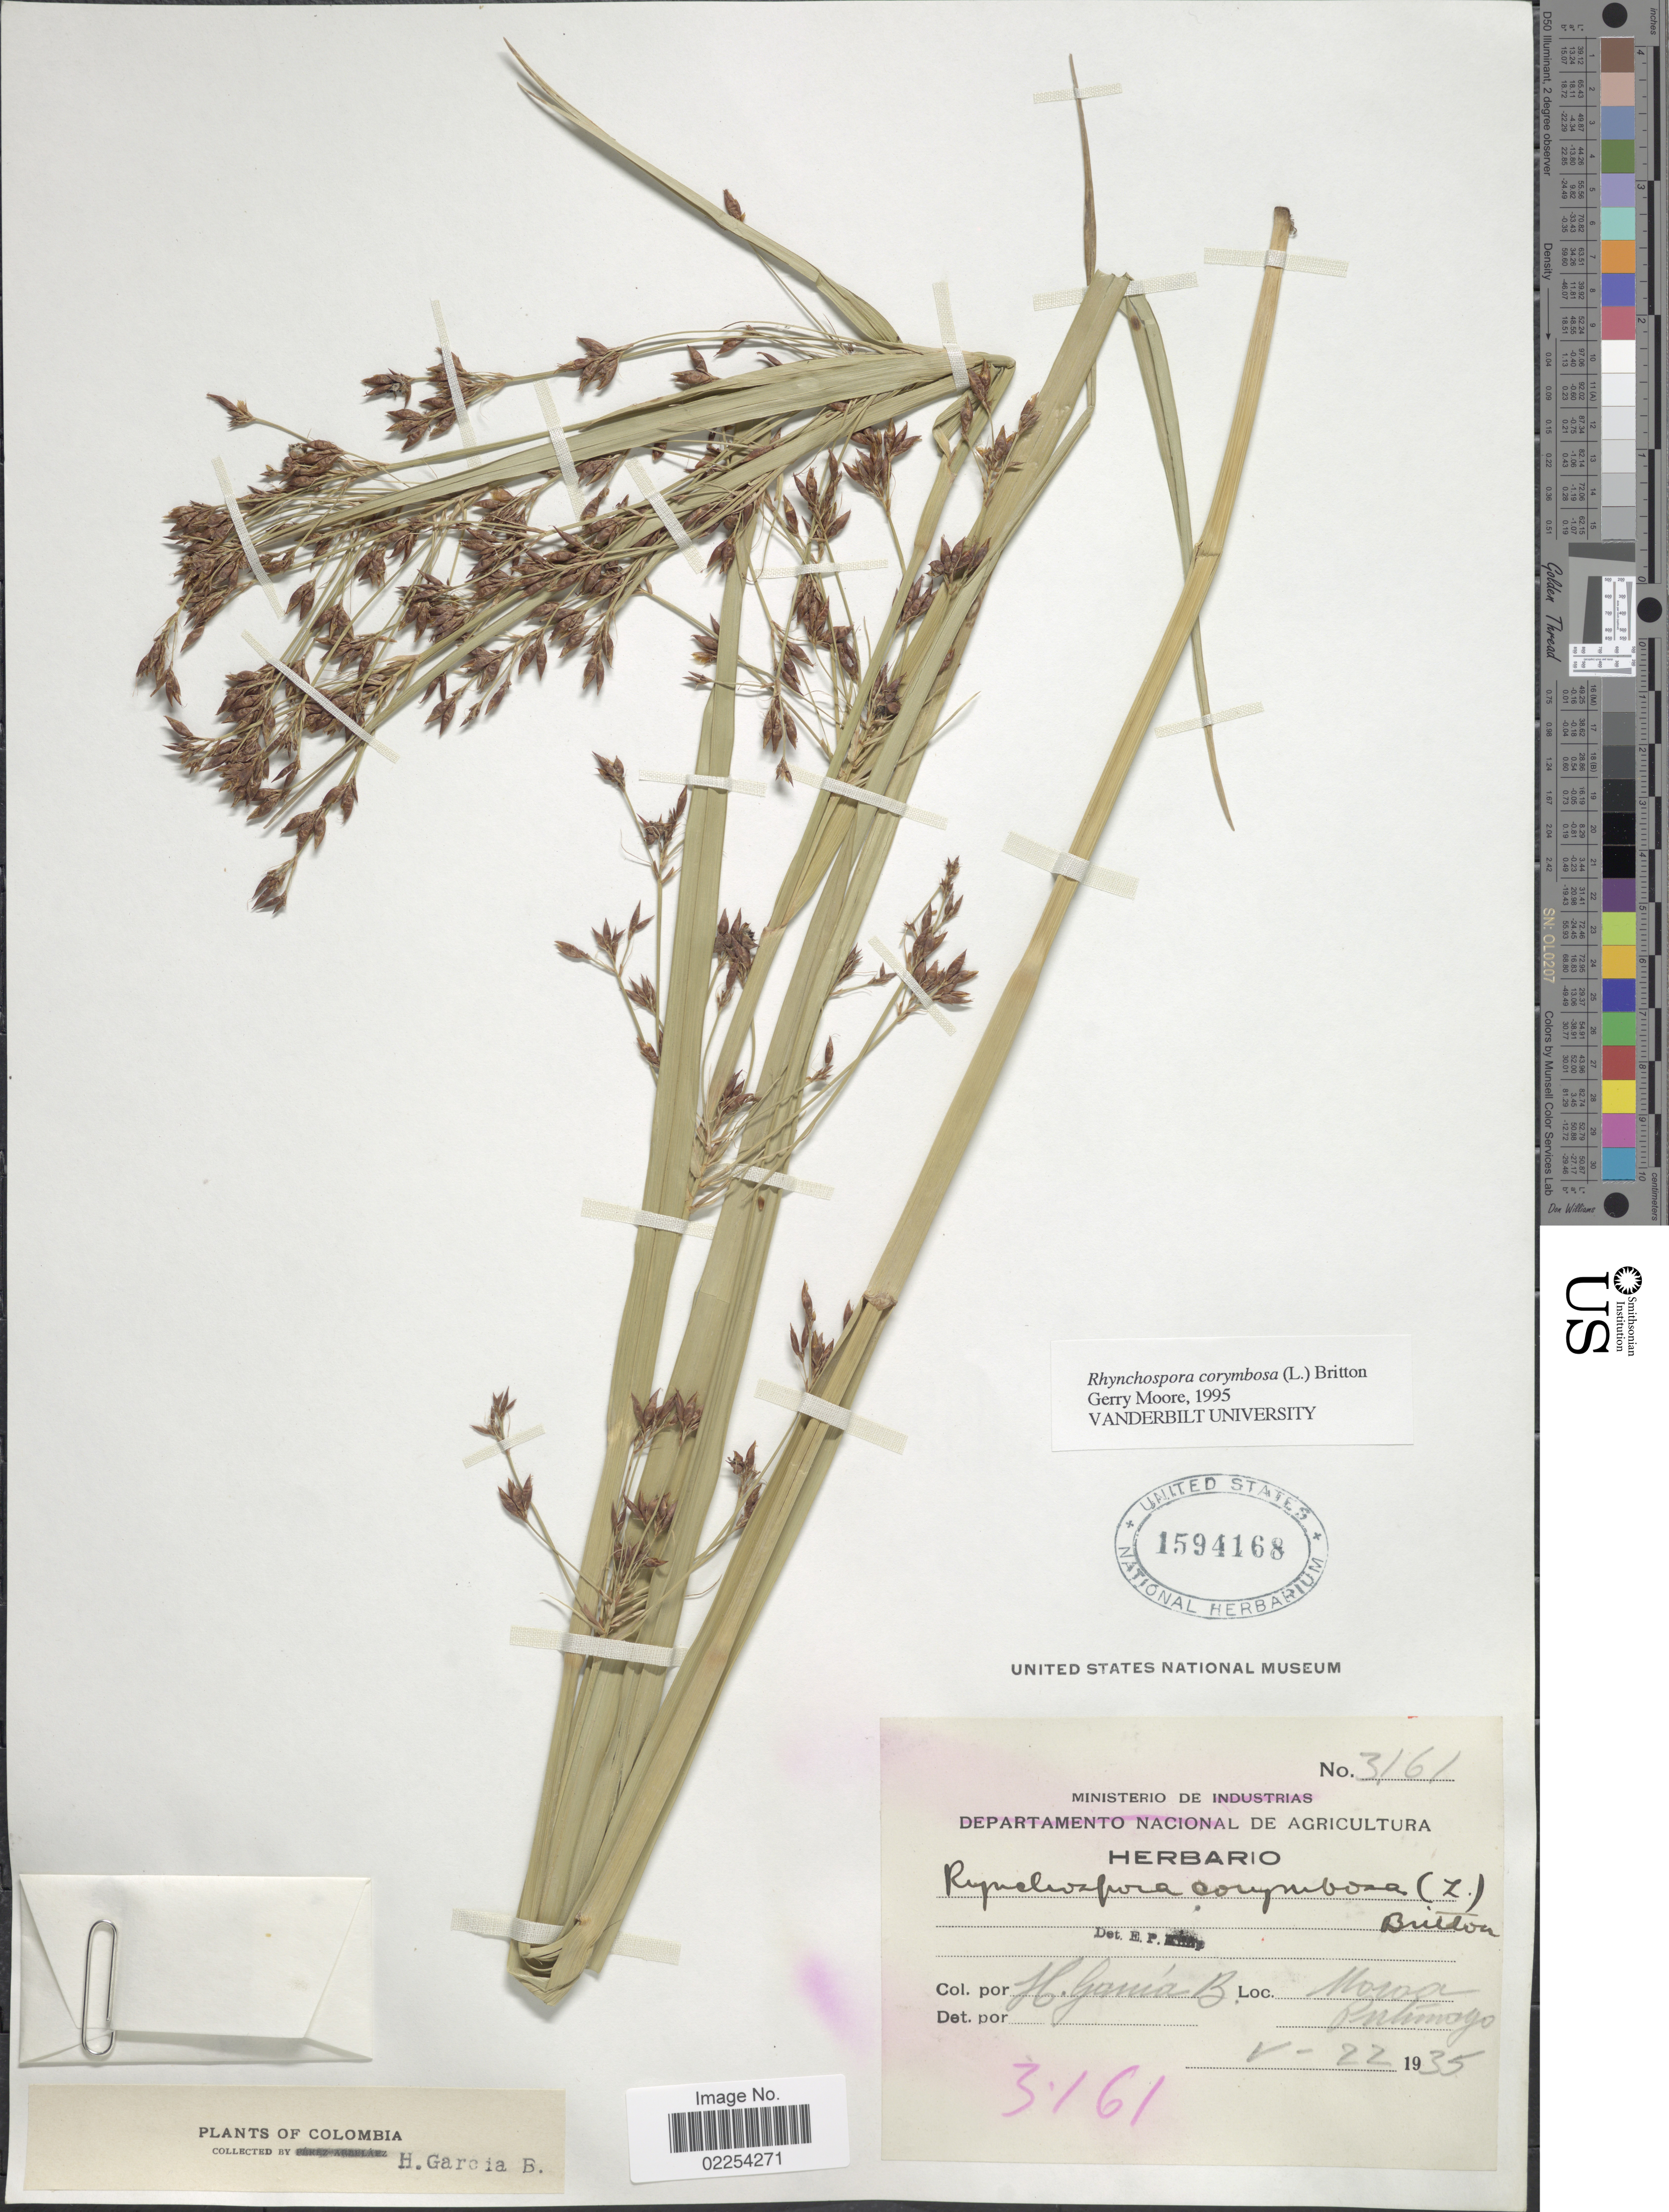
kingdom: Plantae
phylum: Tracheophyta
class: Liliopsida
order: Poales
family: Cyperaceae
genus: Rhynchospora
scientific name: Rhynchospora corymbosa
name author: (L.) Britton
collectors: H. Gama B.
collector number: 3161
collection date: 1935-05-22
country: Colombia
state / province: Putumayo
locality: Moroa, Putumayo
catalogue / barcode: US 1594168